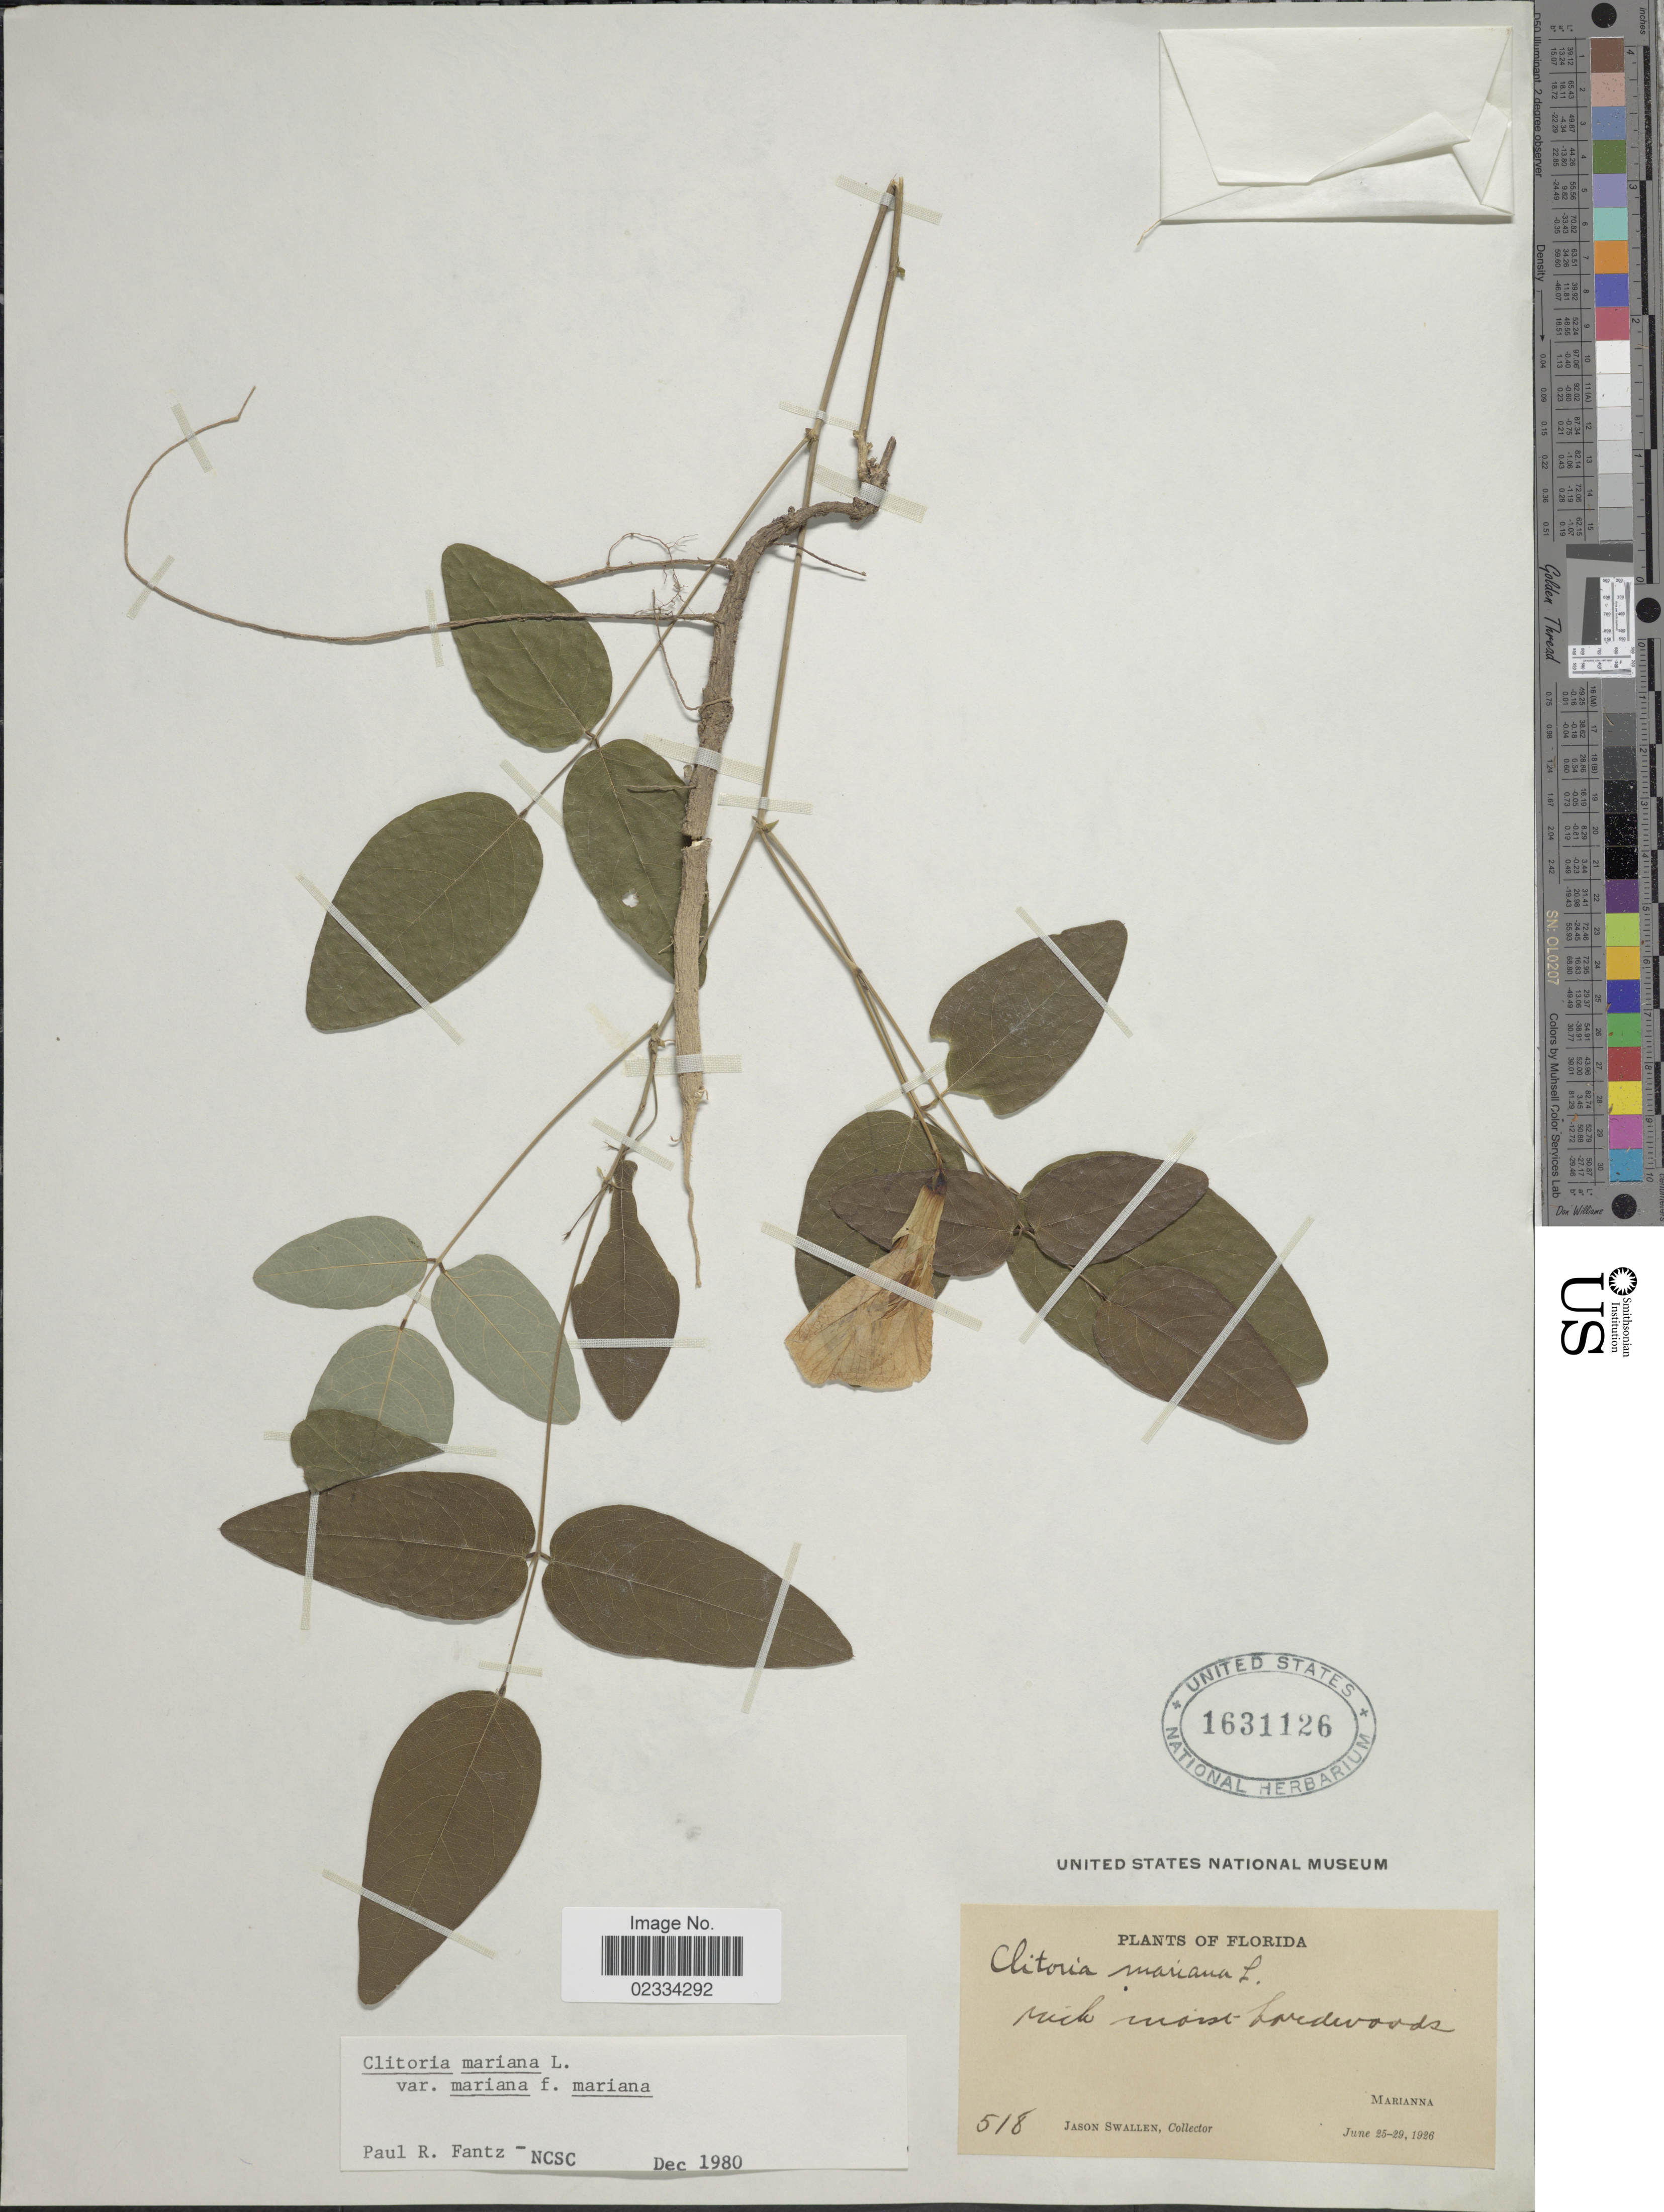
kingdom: Plantae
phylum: Tracheophyta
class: Magnoliopsida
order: Fabales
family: Fabaceae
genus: Clitoria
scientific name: Clitoria mariana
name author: L.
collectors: J. R. Swallen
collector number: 518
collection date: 1926-06-25/1926-06-29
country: United States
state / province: Florida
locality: Marianna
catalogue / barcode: US 1631126